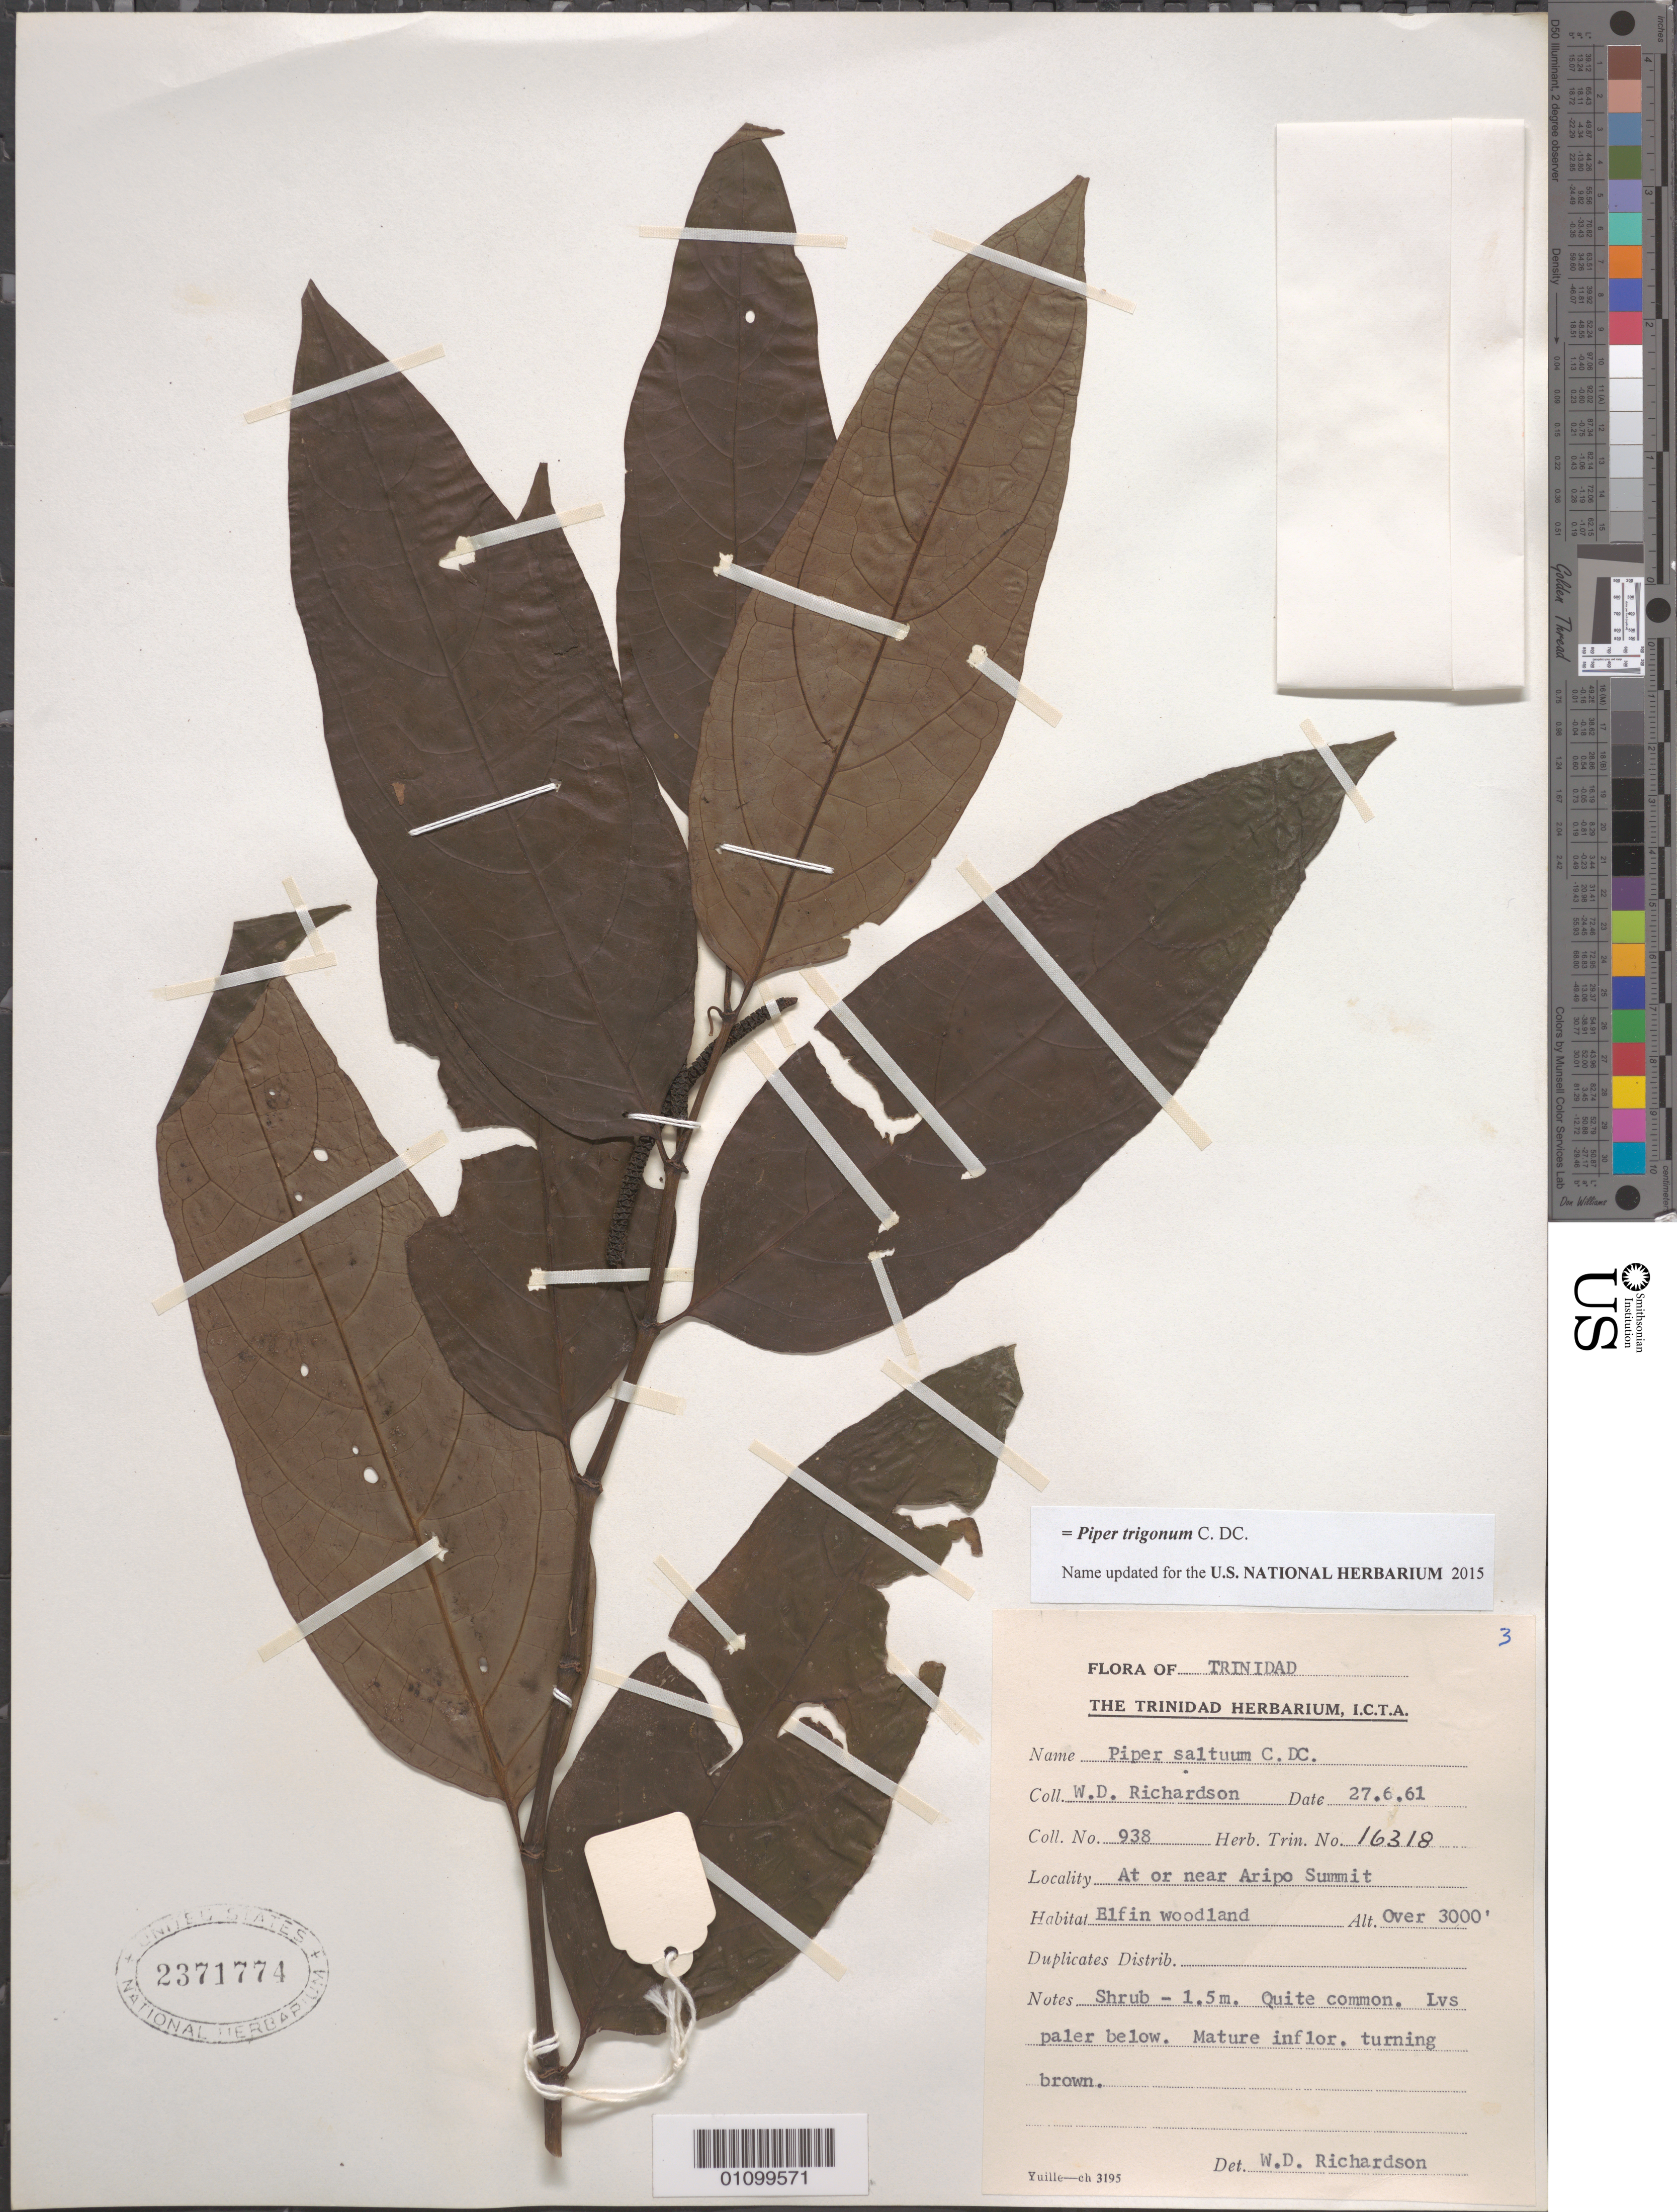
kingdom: Plantae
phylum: Tracheophyta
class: Magnoliopsida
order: Piperales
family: Piperaceae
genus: Piper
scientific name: Piper saltuum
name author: C. DC.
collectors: W. D. Richardson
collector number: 938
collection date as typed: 27 Jun 1961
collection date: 1961-06-27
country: Trinidad and Tobago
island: Trinidad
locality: At or near Aripo Summit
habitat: Habitat: Elfin Woodland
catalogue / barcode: US 2371774